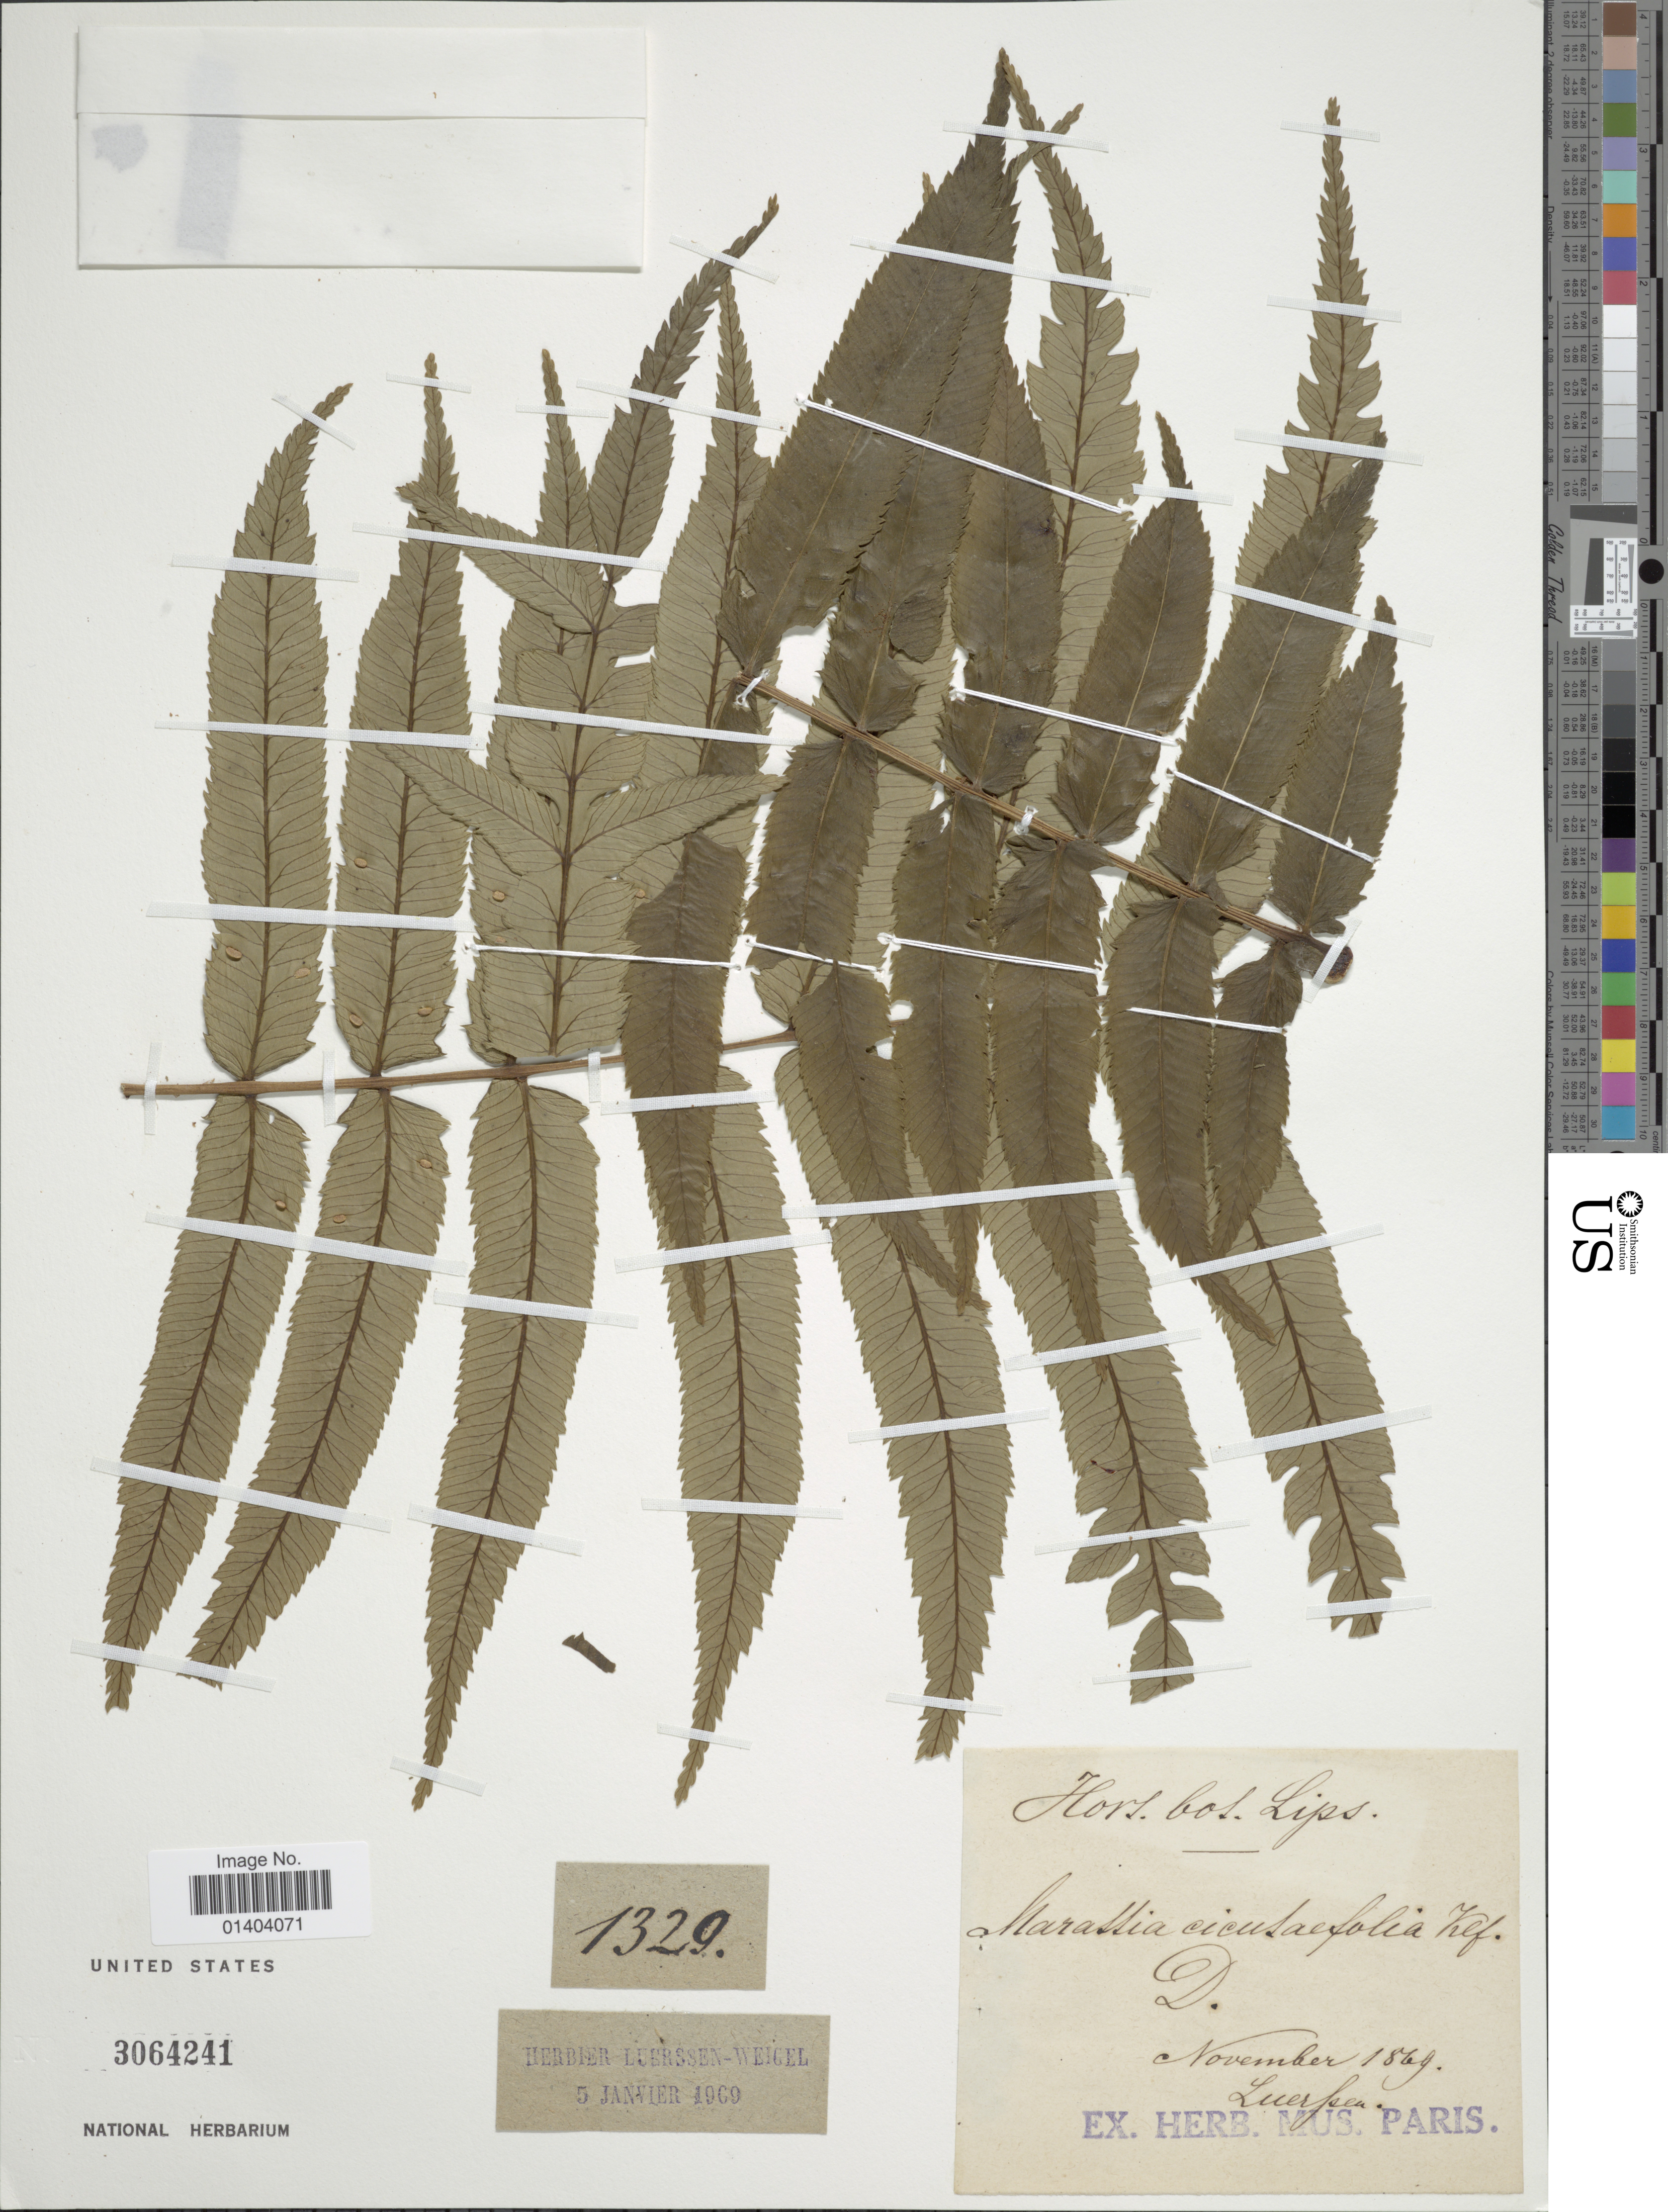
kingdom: Plantae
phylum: Tracheophyta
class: Polypodiopsida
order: Marattiales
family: Marattiaceae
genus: Marattia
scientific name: Marattia cicutifolia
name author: Kaulf.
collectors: Luerssen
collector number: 1329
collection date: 1869-11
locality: Hort bot. Lips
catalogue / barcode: US 3064241